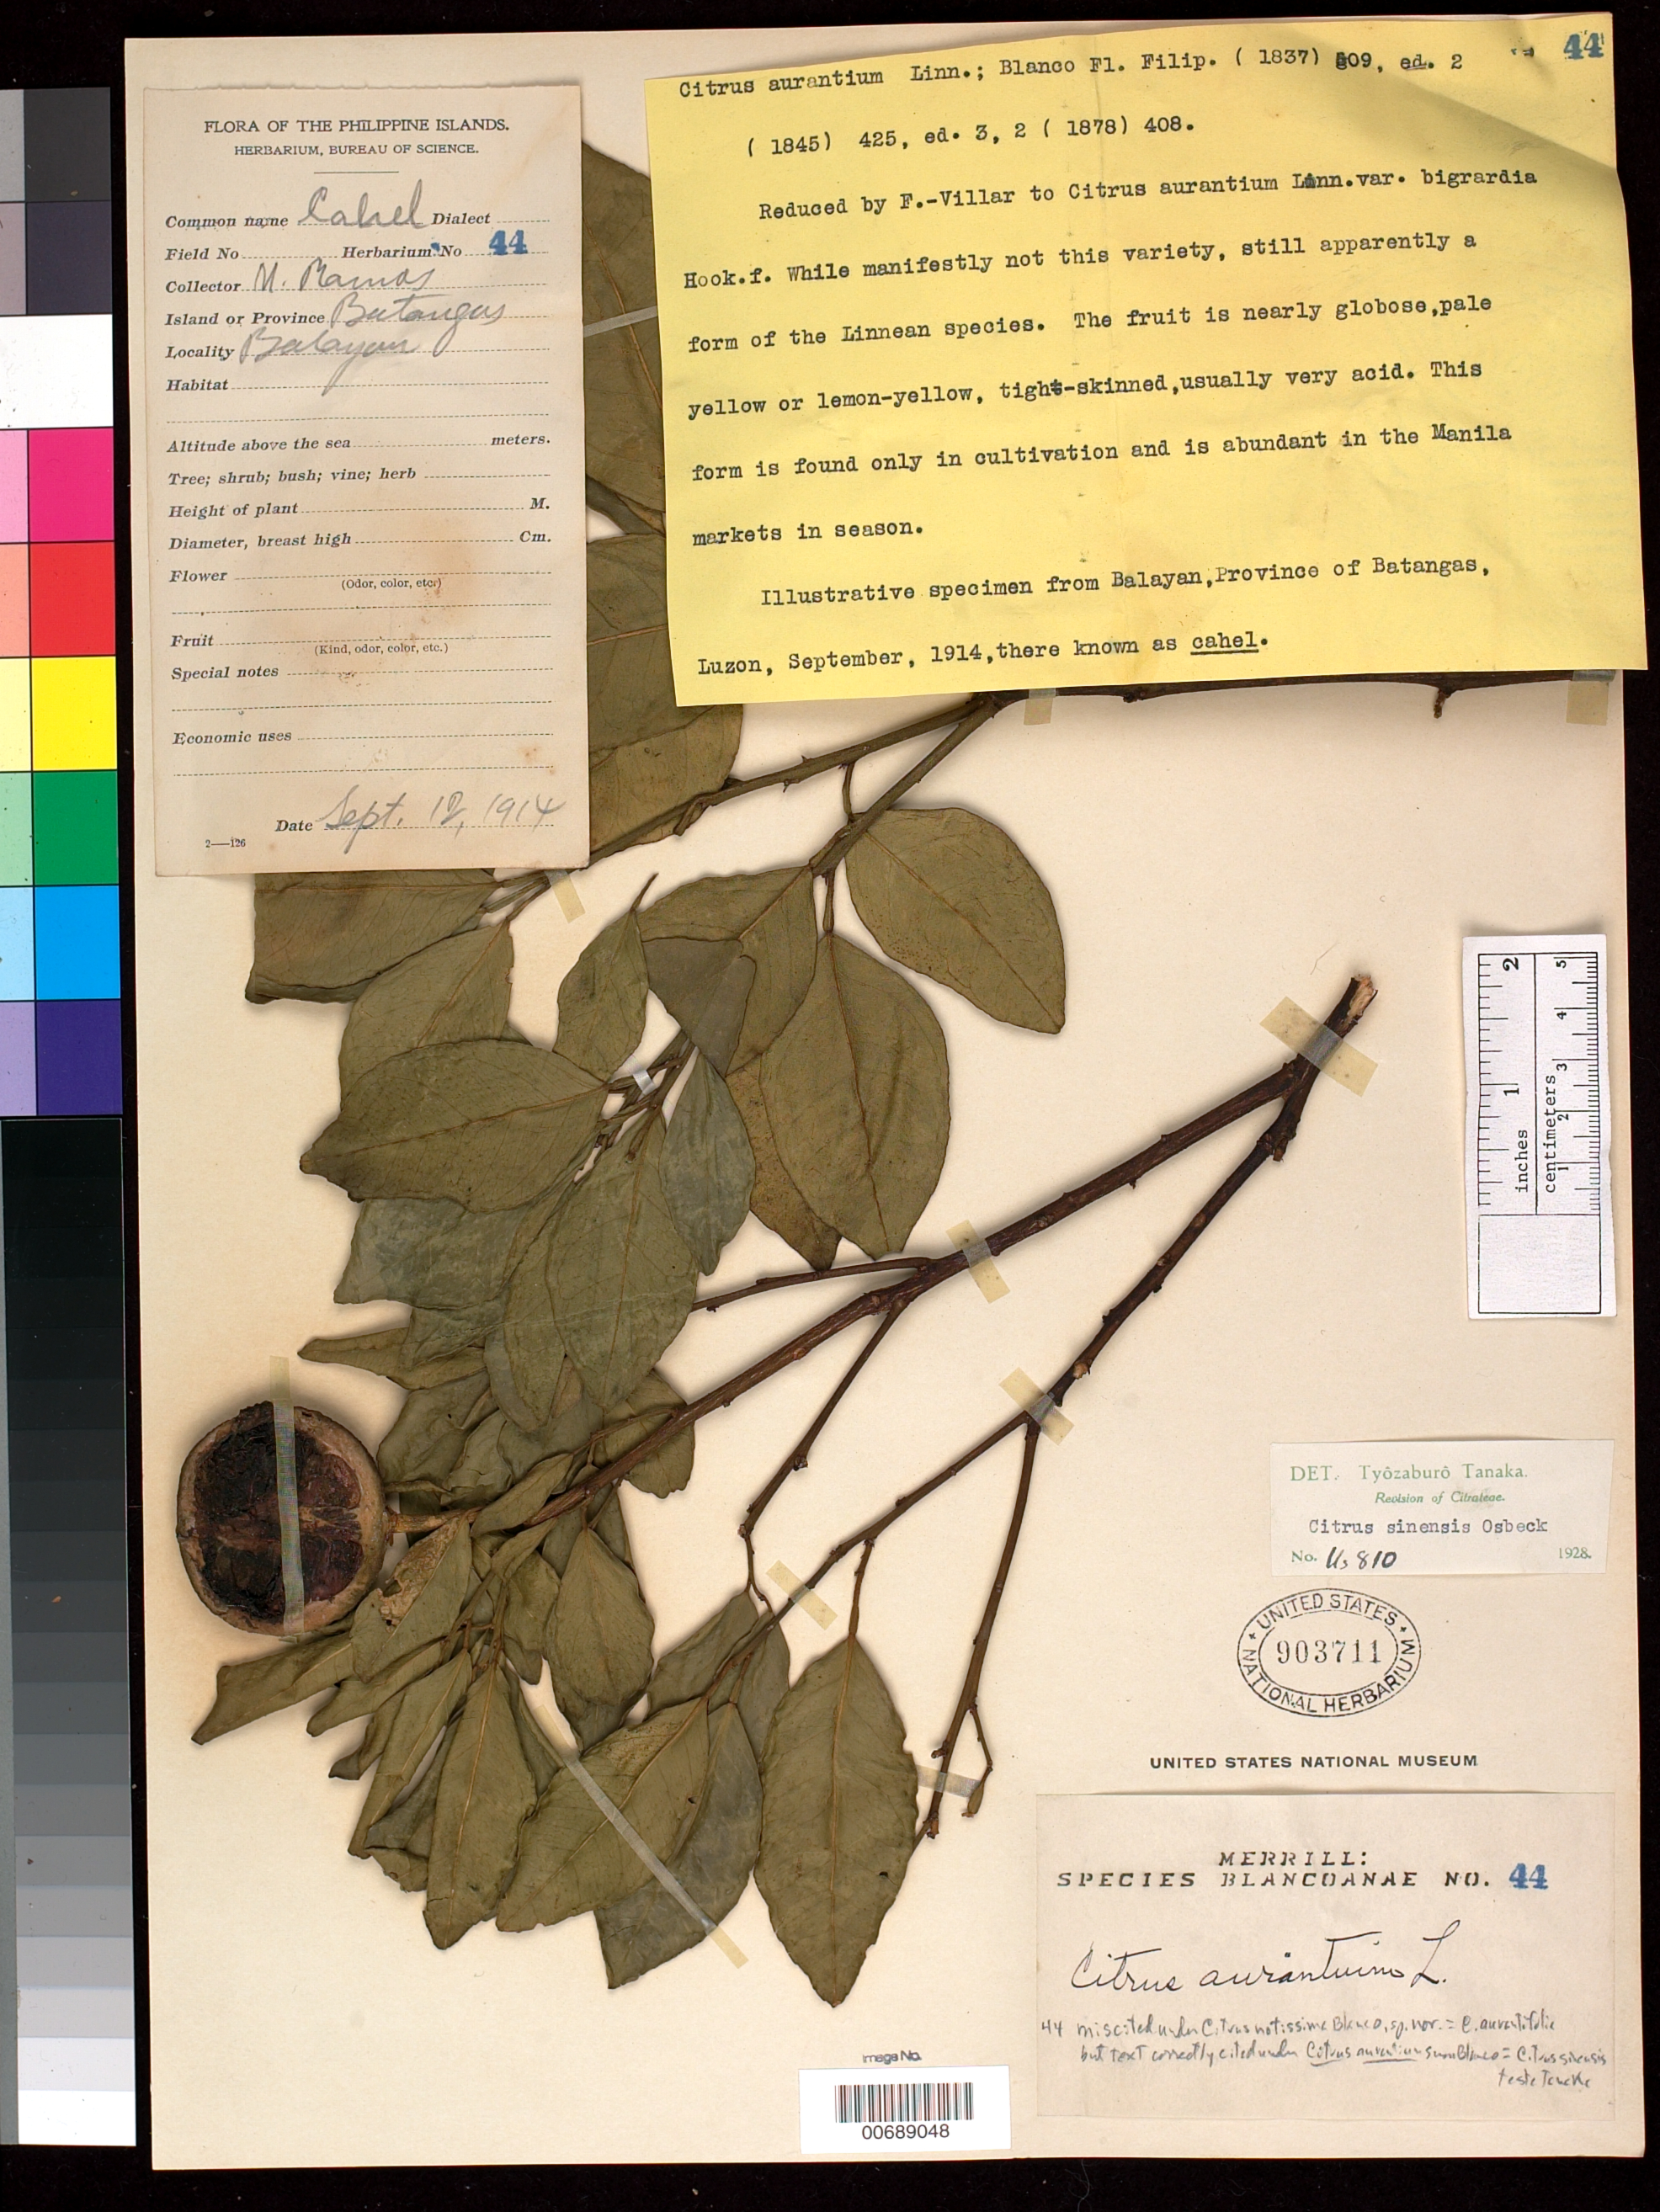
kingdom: Plantae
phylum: Tracheophyta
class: Magnoliopsida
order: Sapindales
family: Rutaceae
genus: Citrus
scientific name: Citrus x sinensis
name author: (L.) Osbeck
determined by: Tanaka, Tyozaburo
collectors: M. Ramos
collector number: Sp. Blancoan. 0044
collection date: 1914-05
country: Philippines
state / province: Calabarzon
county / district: Batangas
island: Luzon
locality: Balayan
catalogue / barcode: US 903711